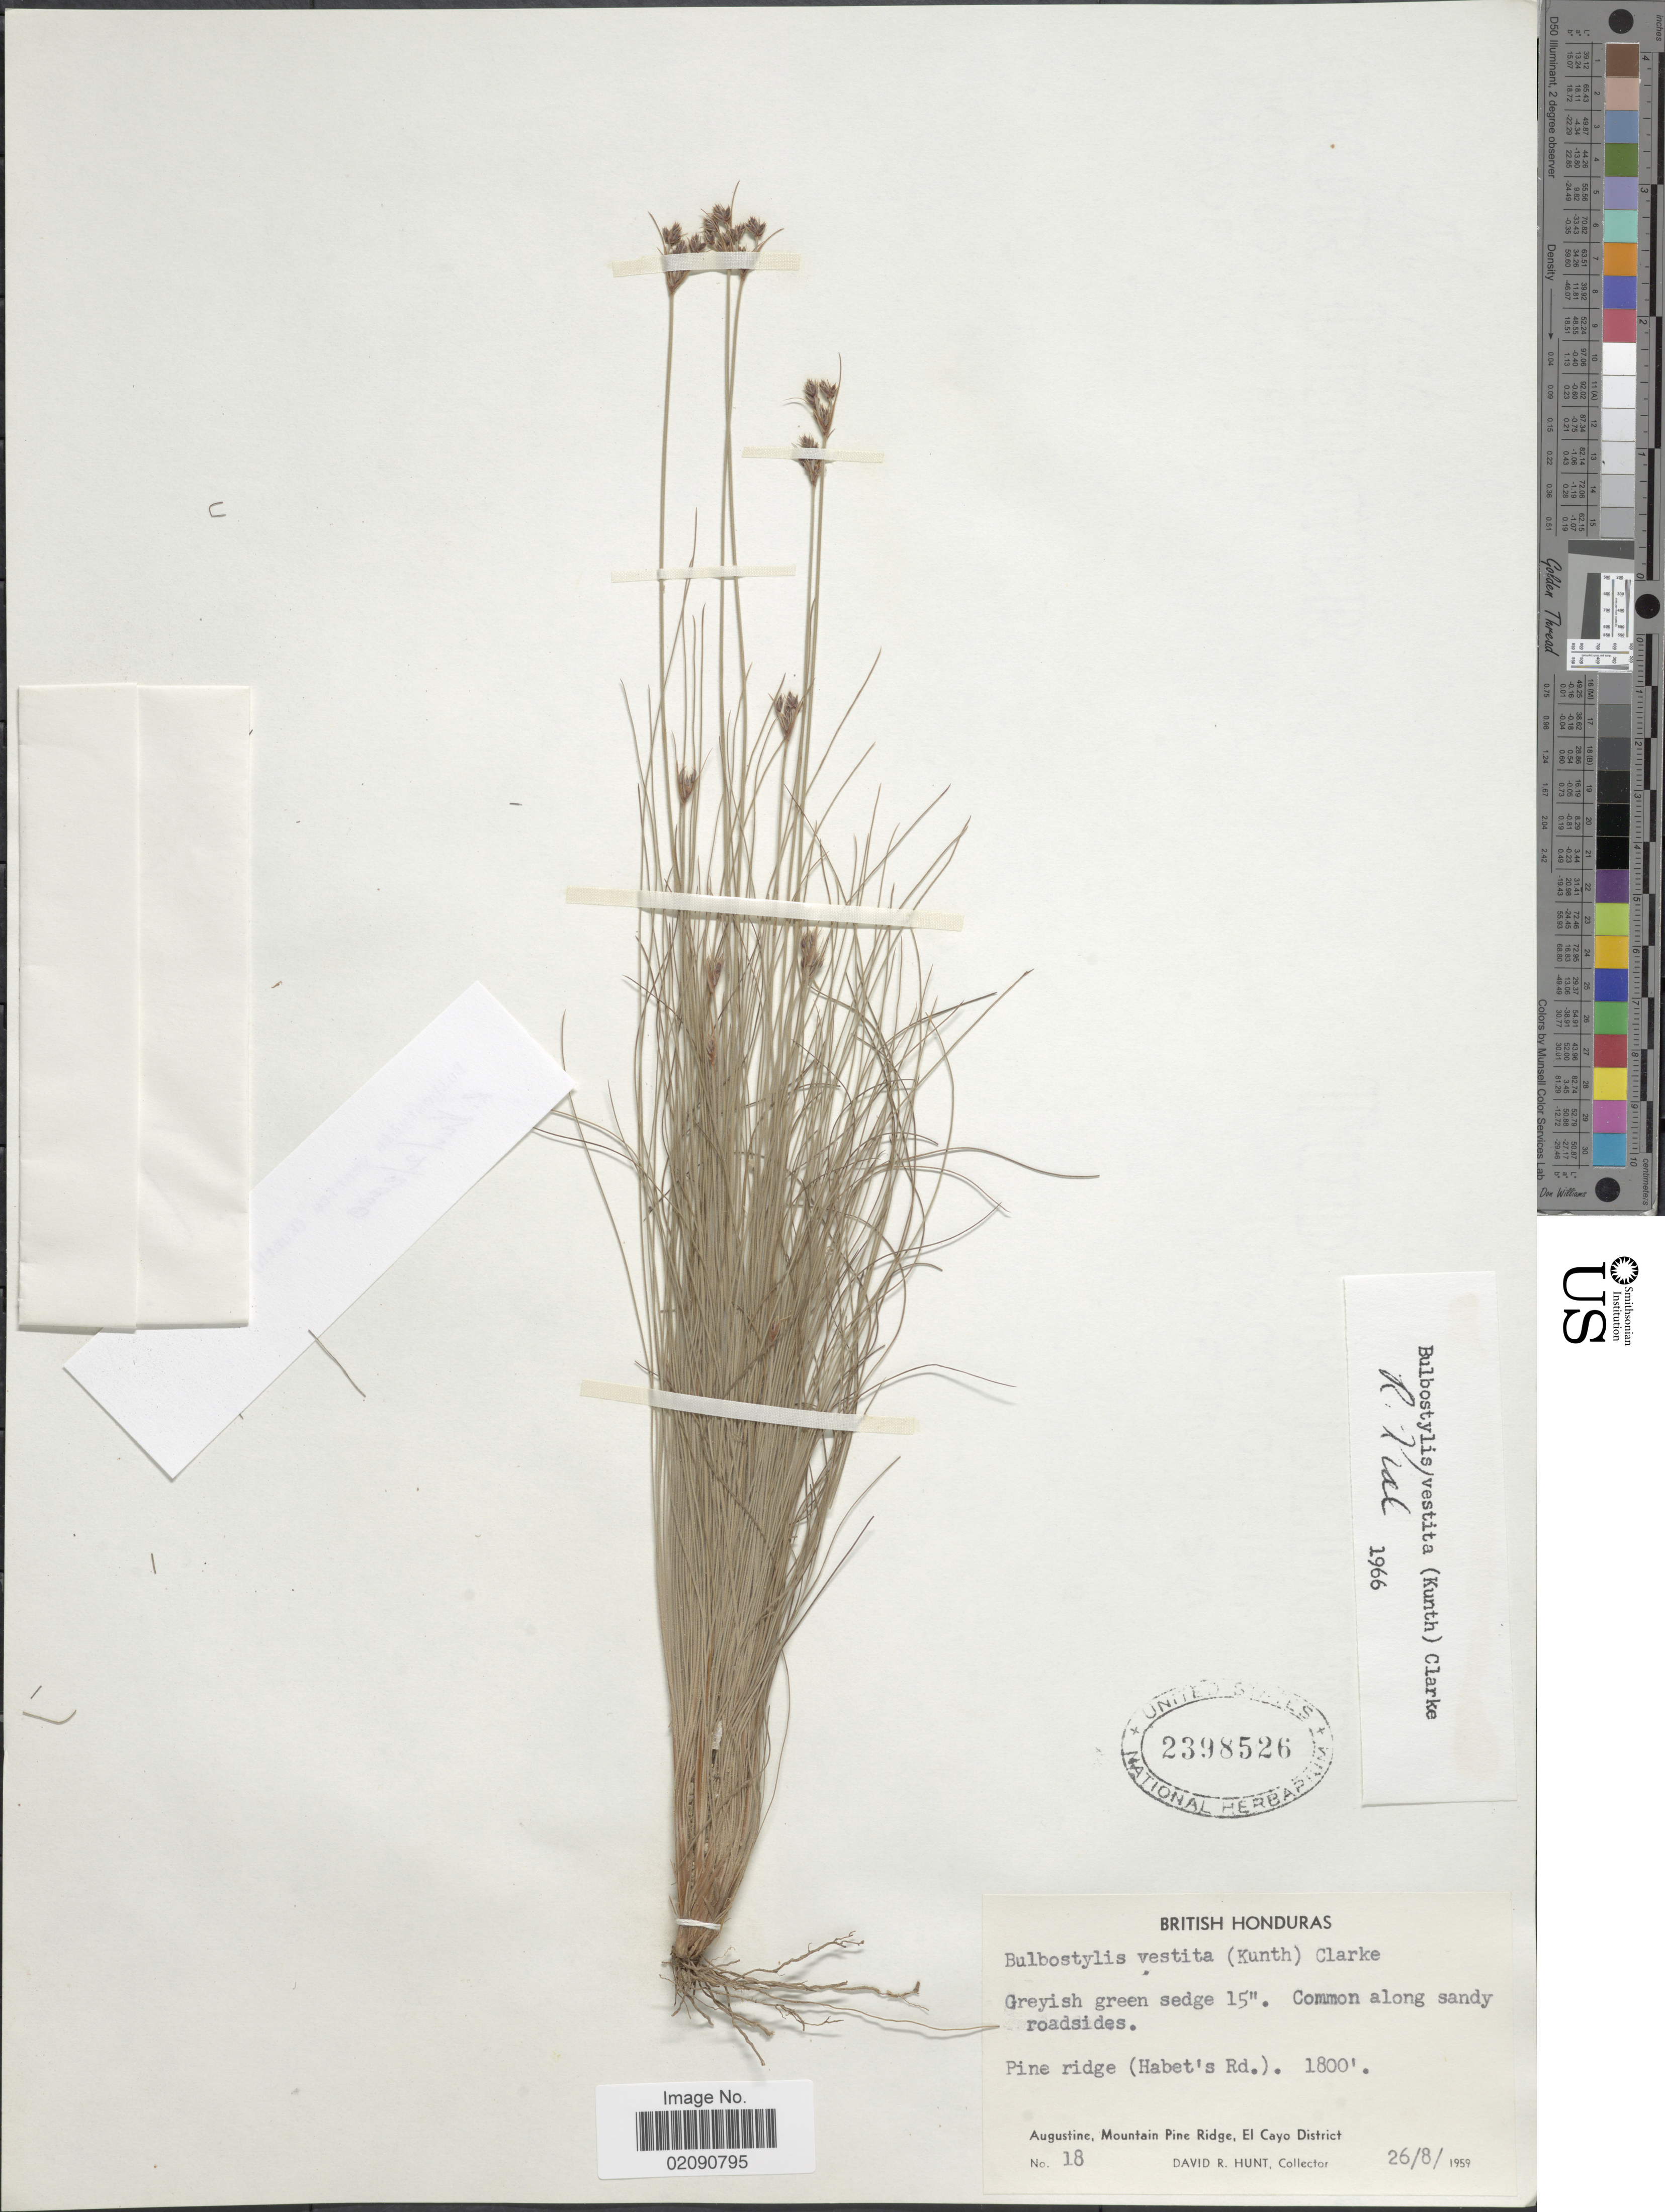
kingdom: Plantae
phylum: Tracheophyta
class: Liliopsida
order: Poales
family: Cyperaceae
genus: Bulbostylis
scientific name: Bulbostylis vestita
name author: (Kunth) C.B. Clarke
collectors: D. R. Hunt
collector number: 18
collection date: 1959-08-26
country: Belize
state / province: Cayo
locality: British Honduras. Pine ridge (Habet's Rd.). Augustine, Mountain Pine Ridge, El Cayo District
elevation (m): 549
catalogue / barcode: US 2398526